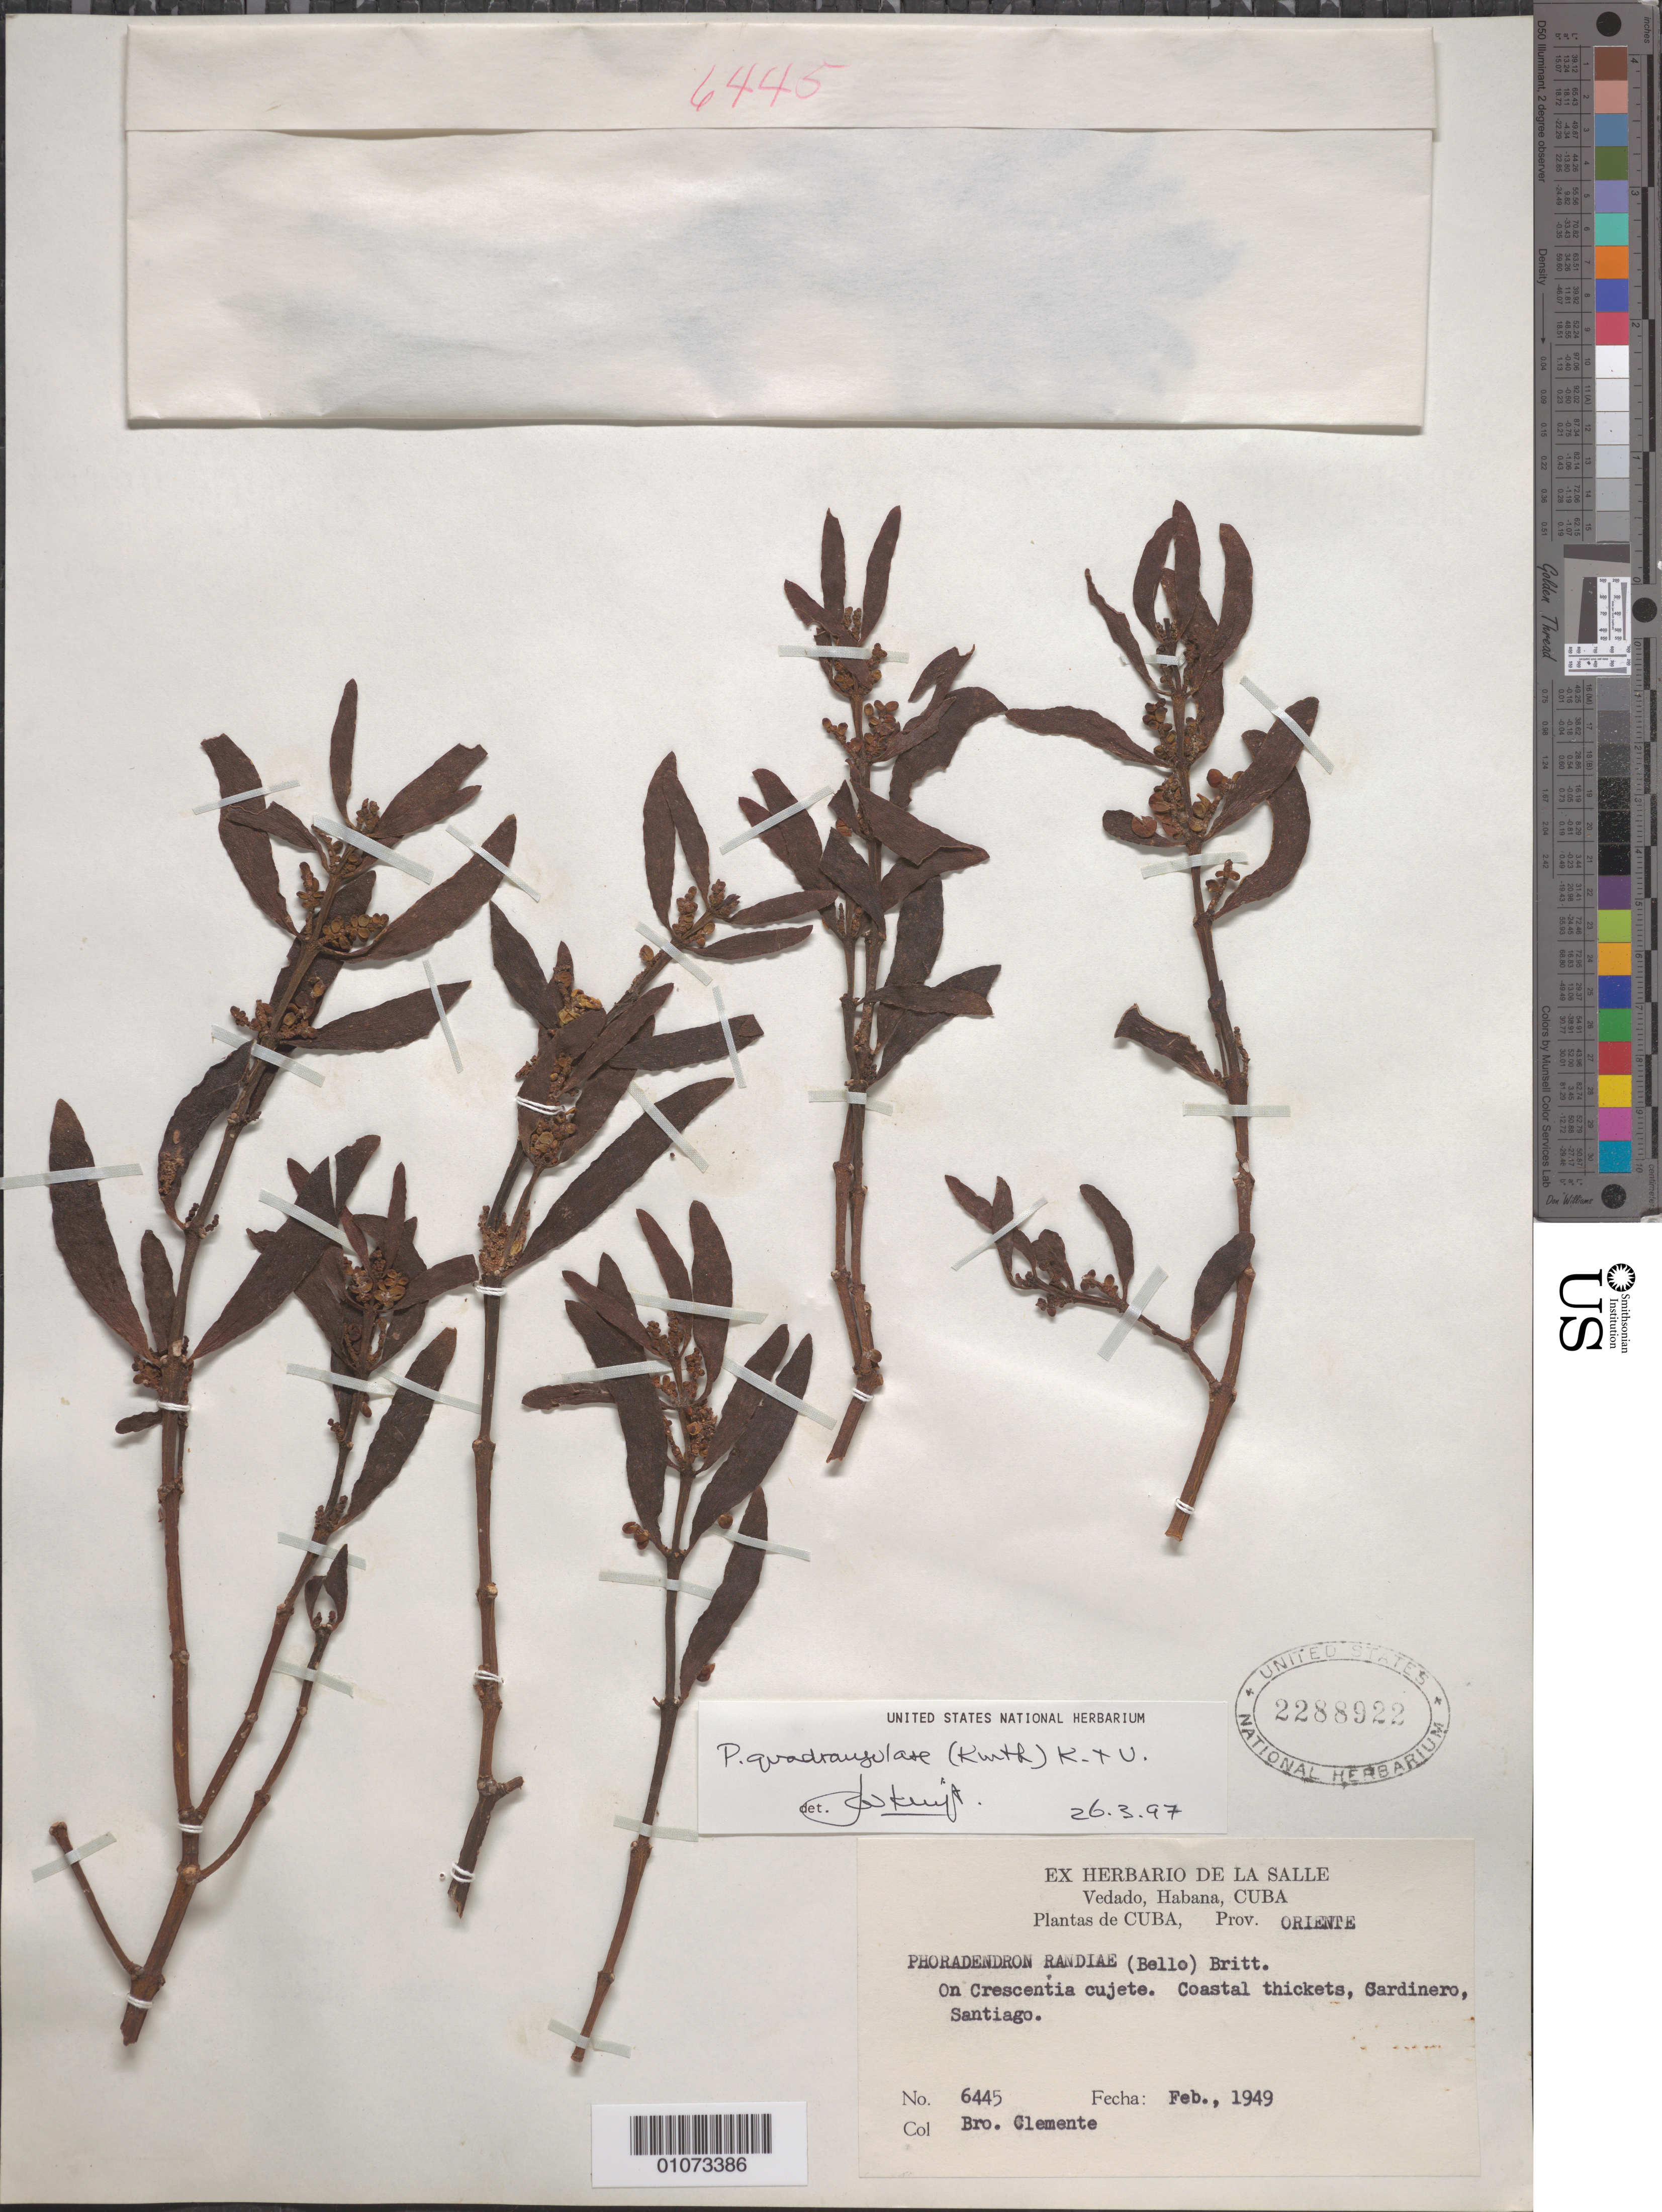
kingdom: Plantae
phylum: Tracheophyta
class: Magnoliopsida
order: Santalales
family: Viscaceae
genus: Phoradendron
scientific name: Phoradendron quadrangulare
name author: (Kunth) Griseb.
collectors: B. Clement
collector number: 6445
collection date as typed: Feb 1949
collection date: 1949-02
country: Cuba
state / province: Santiago de Cuba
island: Cuba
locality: Gardinero, Santiago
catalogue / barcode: US 2288922